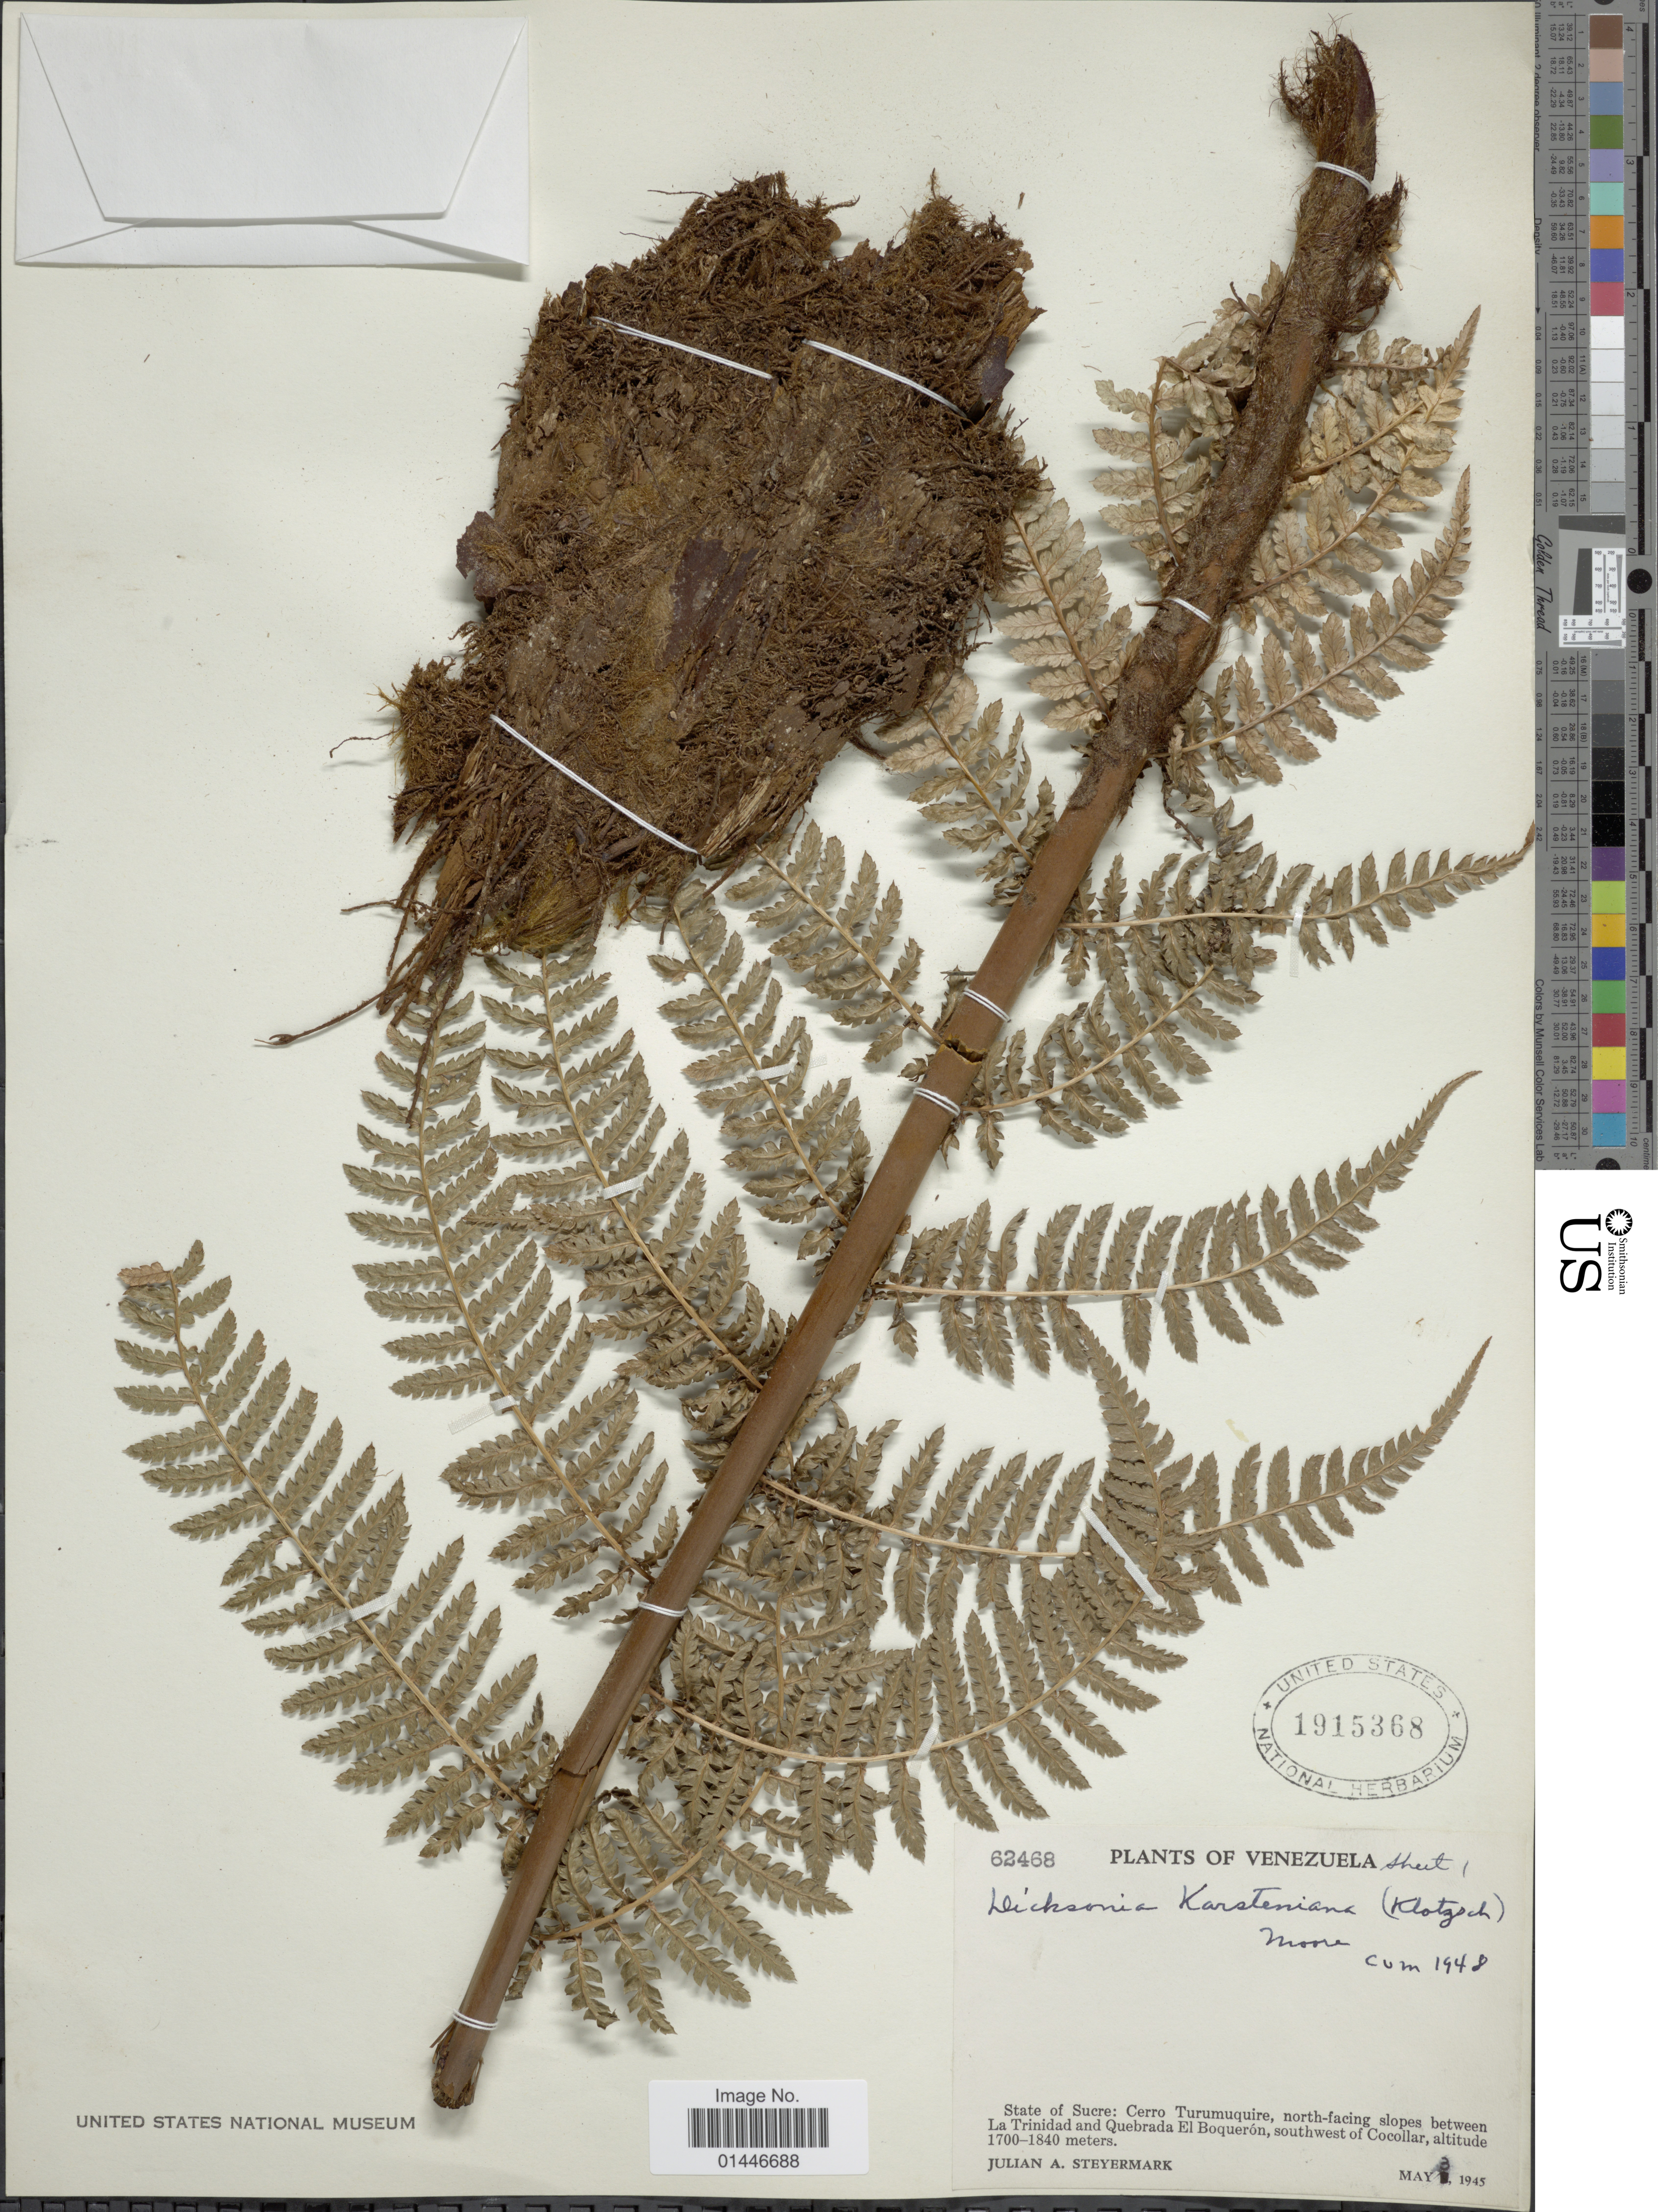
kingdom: Plantae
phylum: Tracheophyta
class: Polypodiopsida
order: Cyatheales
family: Dicksoniaceae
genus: Dicksonia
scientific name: Dicksonia karsteniana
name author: Klotzsch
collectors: J. Steyermark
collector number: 62468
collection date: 1945-05-03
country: Venezuela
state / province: Sucre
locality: Cerro Turumuquire, north facing slopes between La Trinidad and Quebrada El Boqueon, southwest of Cocollar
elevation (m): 1700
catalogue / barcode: US 1915368